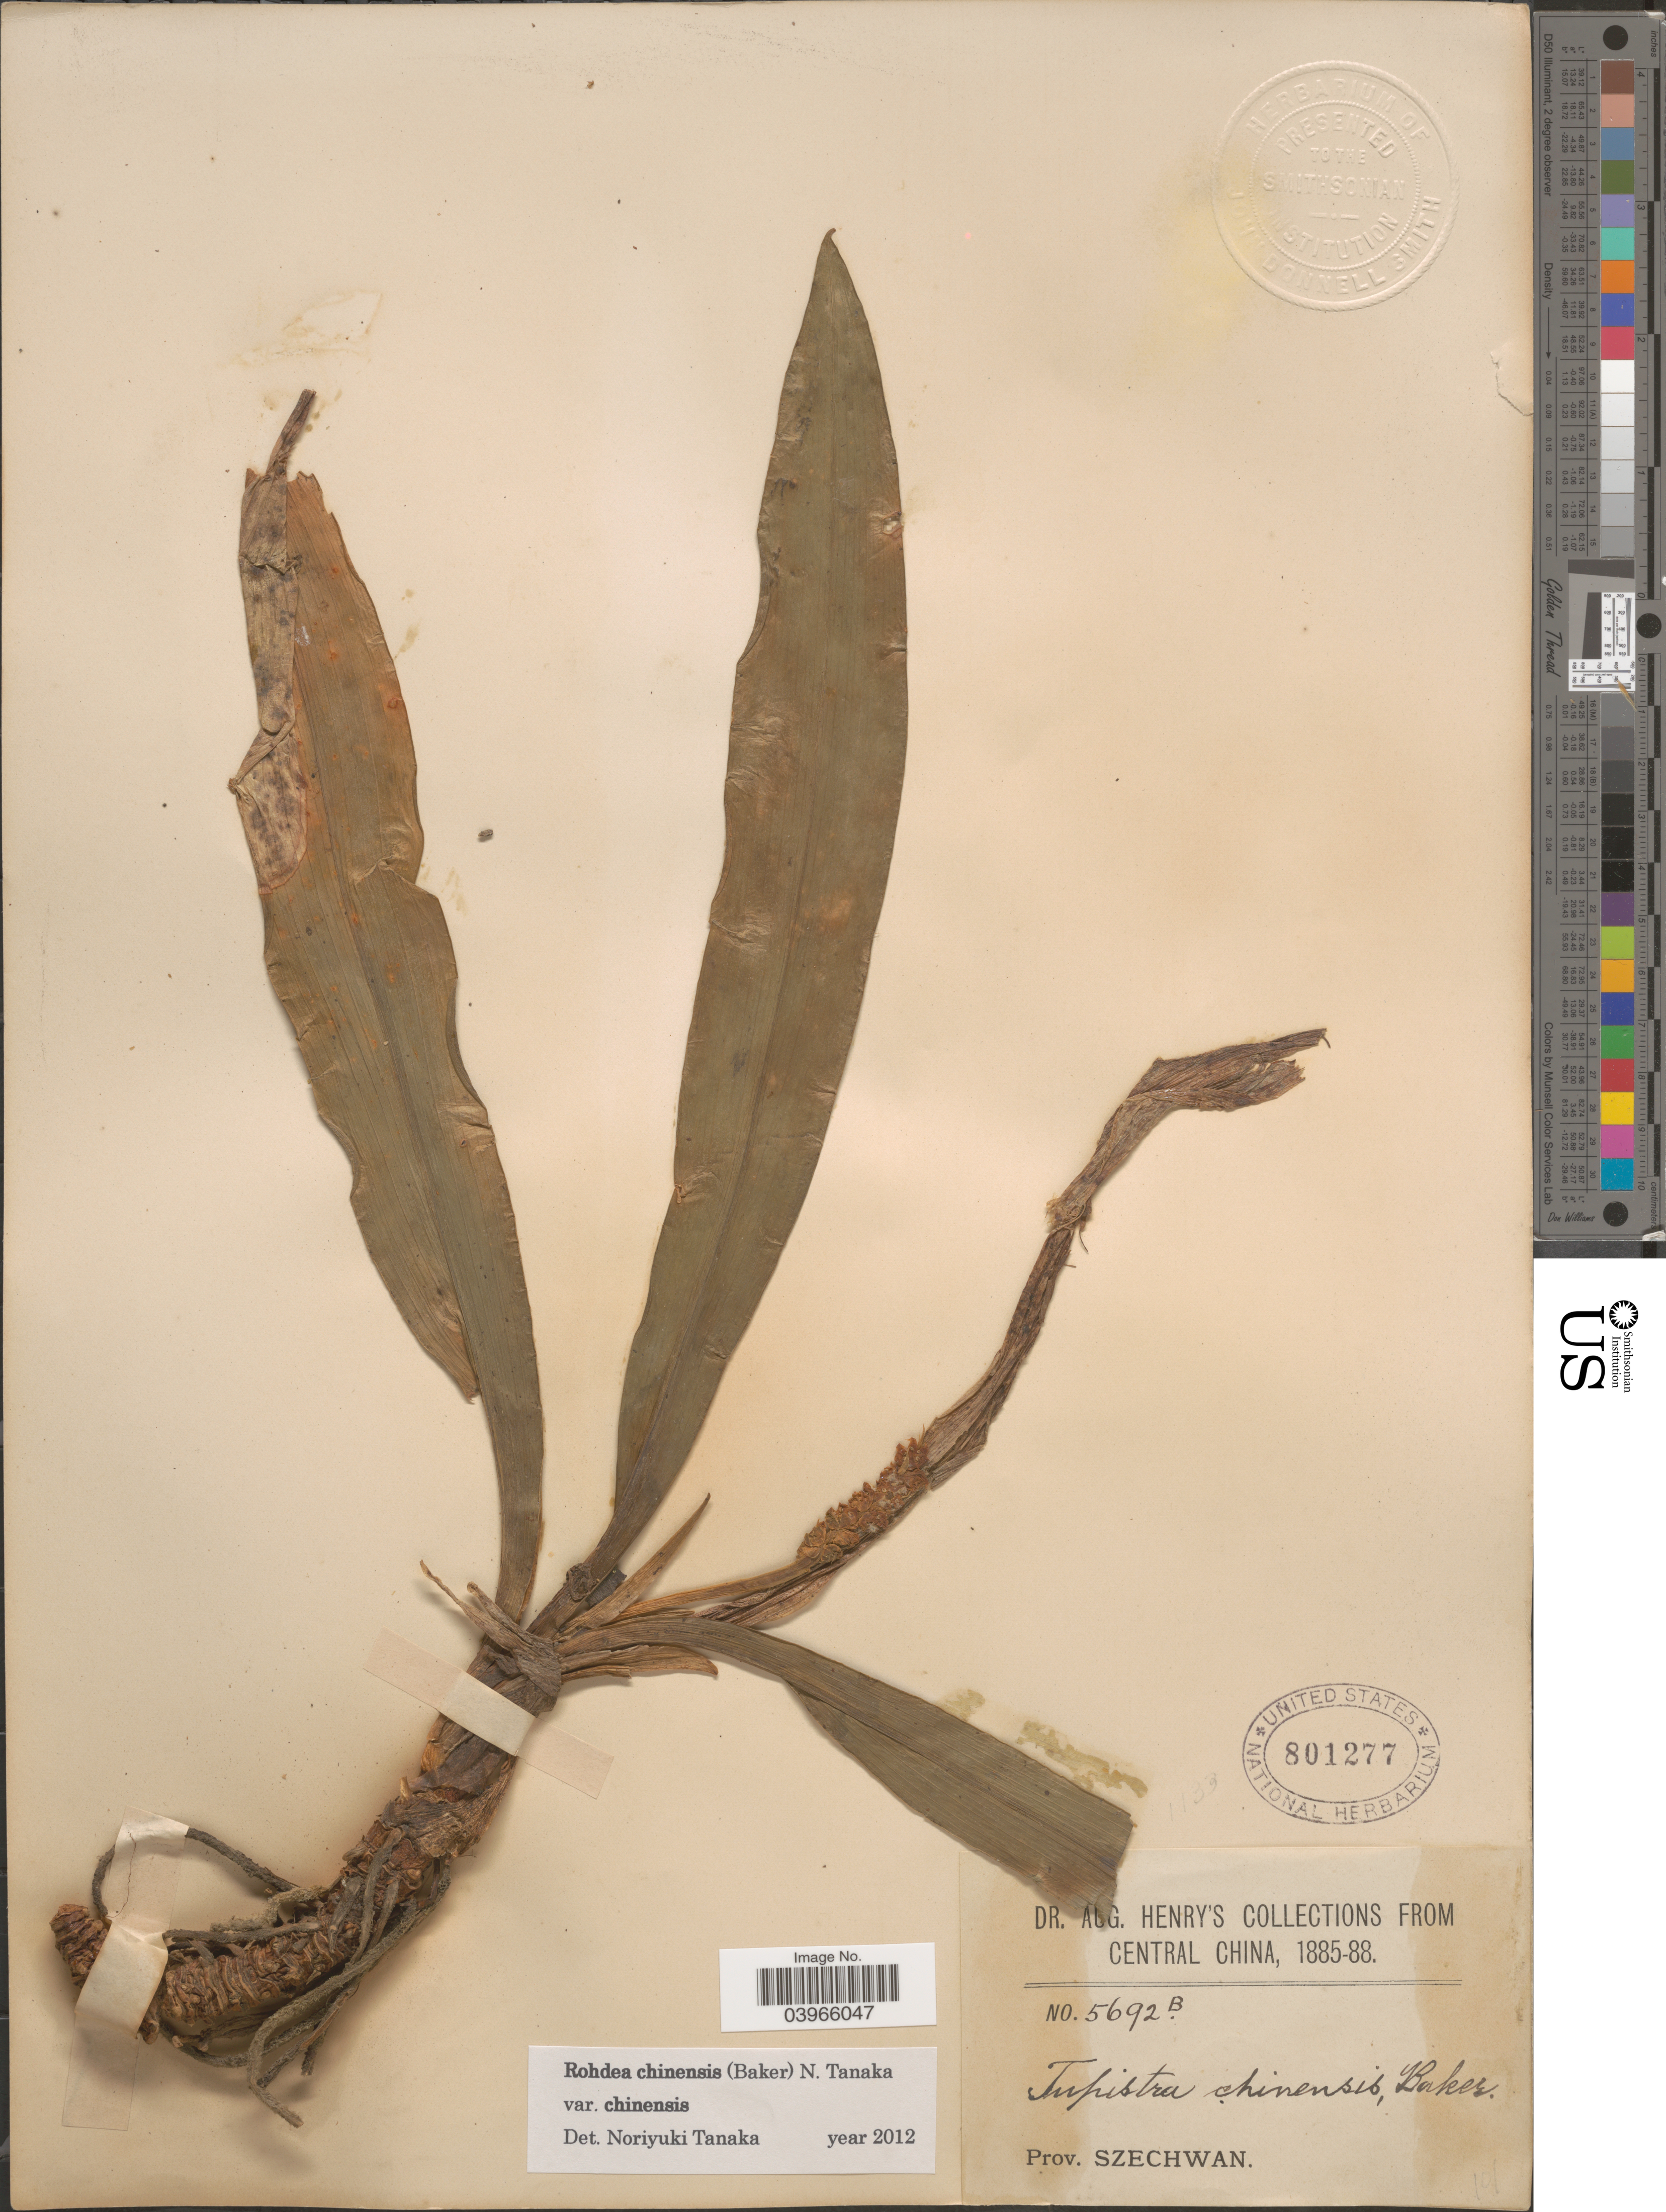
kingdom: Plantae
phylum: Tracheophyta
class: Liliopsida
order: Asparagales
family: Asparagaceae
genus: Rohdea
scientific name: Rohdea chinensis var. chinensis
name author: (Baker) N. Tanaka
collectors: A. Henry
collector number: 5692 B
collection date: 1885/1888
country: China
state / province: Sichuan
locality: Central China. Prov. Szechwan.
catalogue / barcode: US 801277